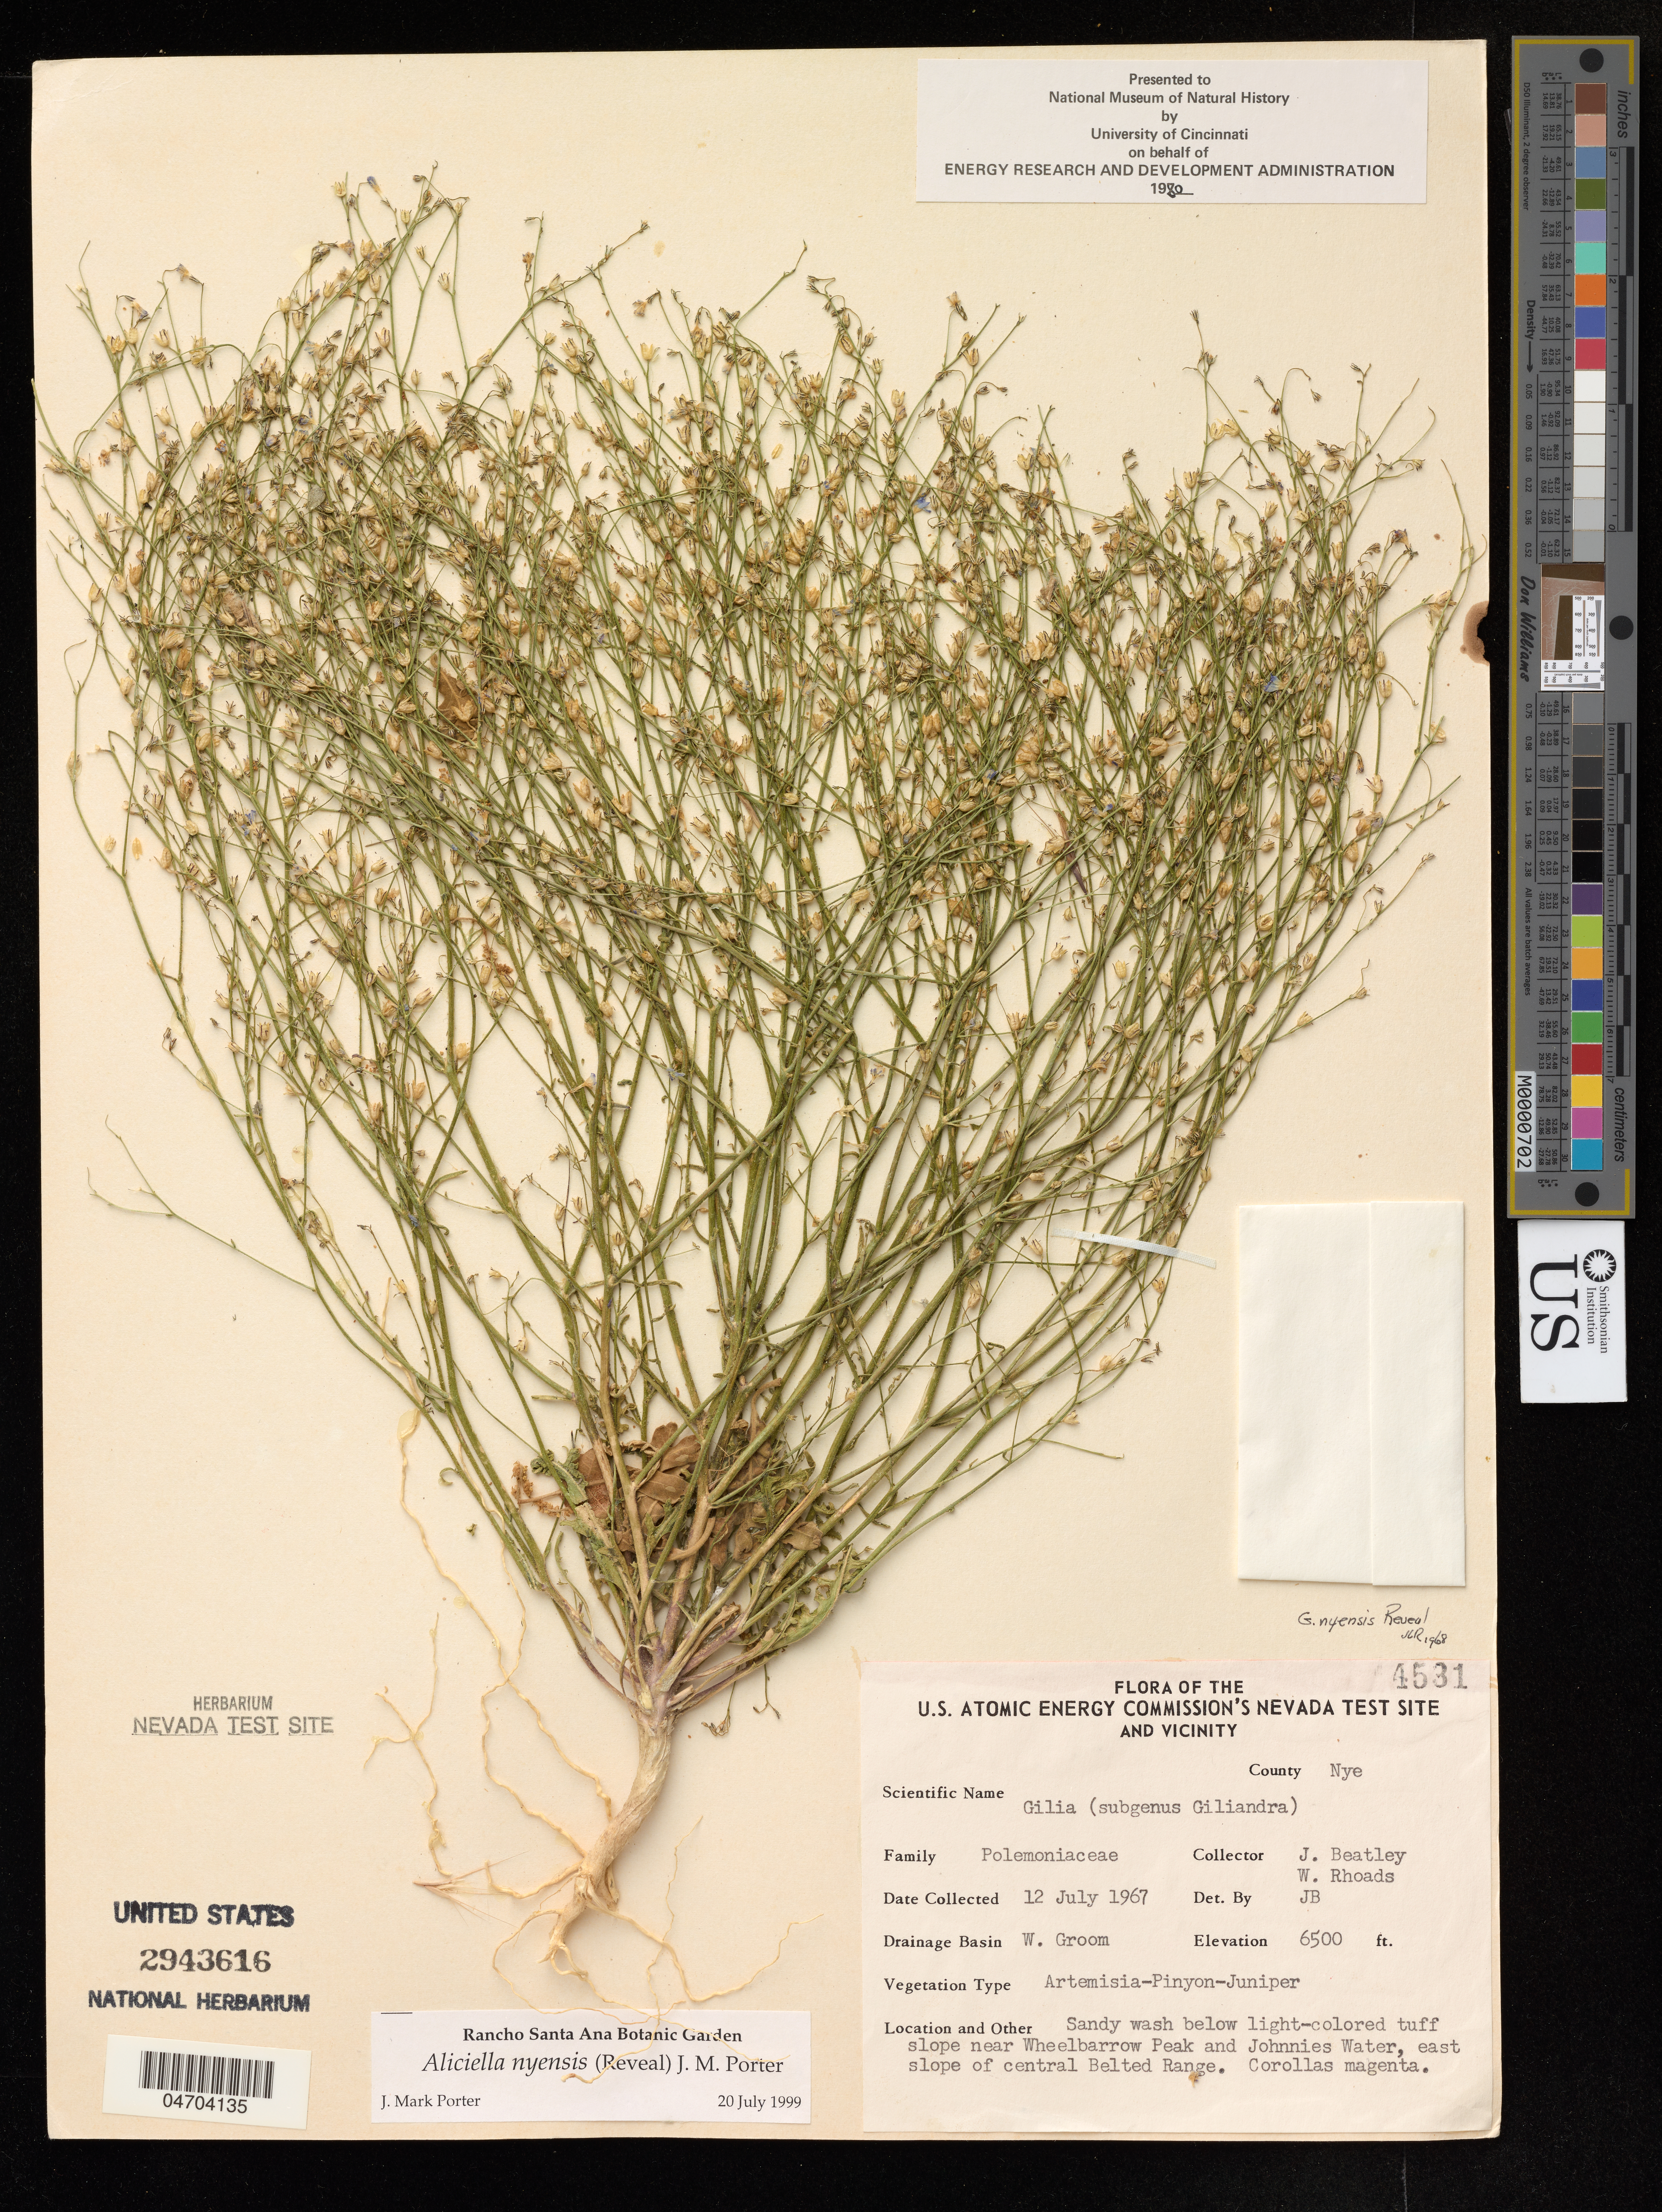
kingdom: Plantae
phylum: Tracheophyta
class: Magnoliopsida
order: Ericales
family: Polemoniaceae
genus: Aliciella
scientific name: Aliciella nyensis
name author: (Reveal) J.M. Porter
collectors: J. Beatley & W. Rhoads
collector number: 4531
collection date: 1967-07-12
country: United States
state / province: Nevada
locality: The U.S. Atomic Energy Commission's Nevada Test Site and Vicinity. County Nye. Drainage Basin W. Groom. Near Wheelbarrow Peak and Johnnies Water, east slope of central Belted Range.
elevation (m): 1981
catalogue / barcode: US 2943616